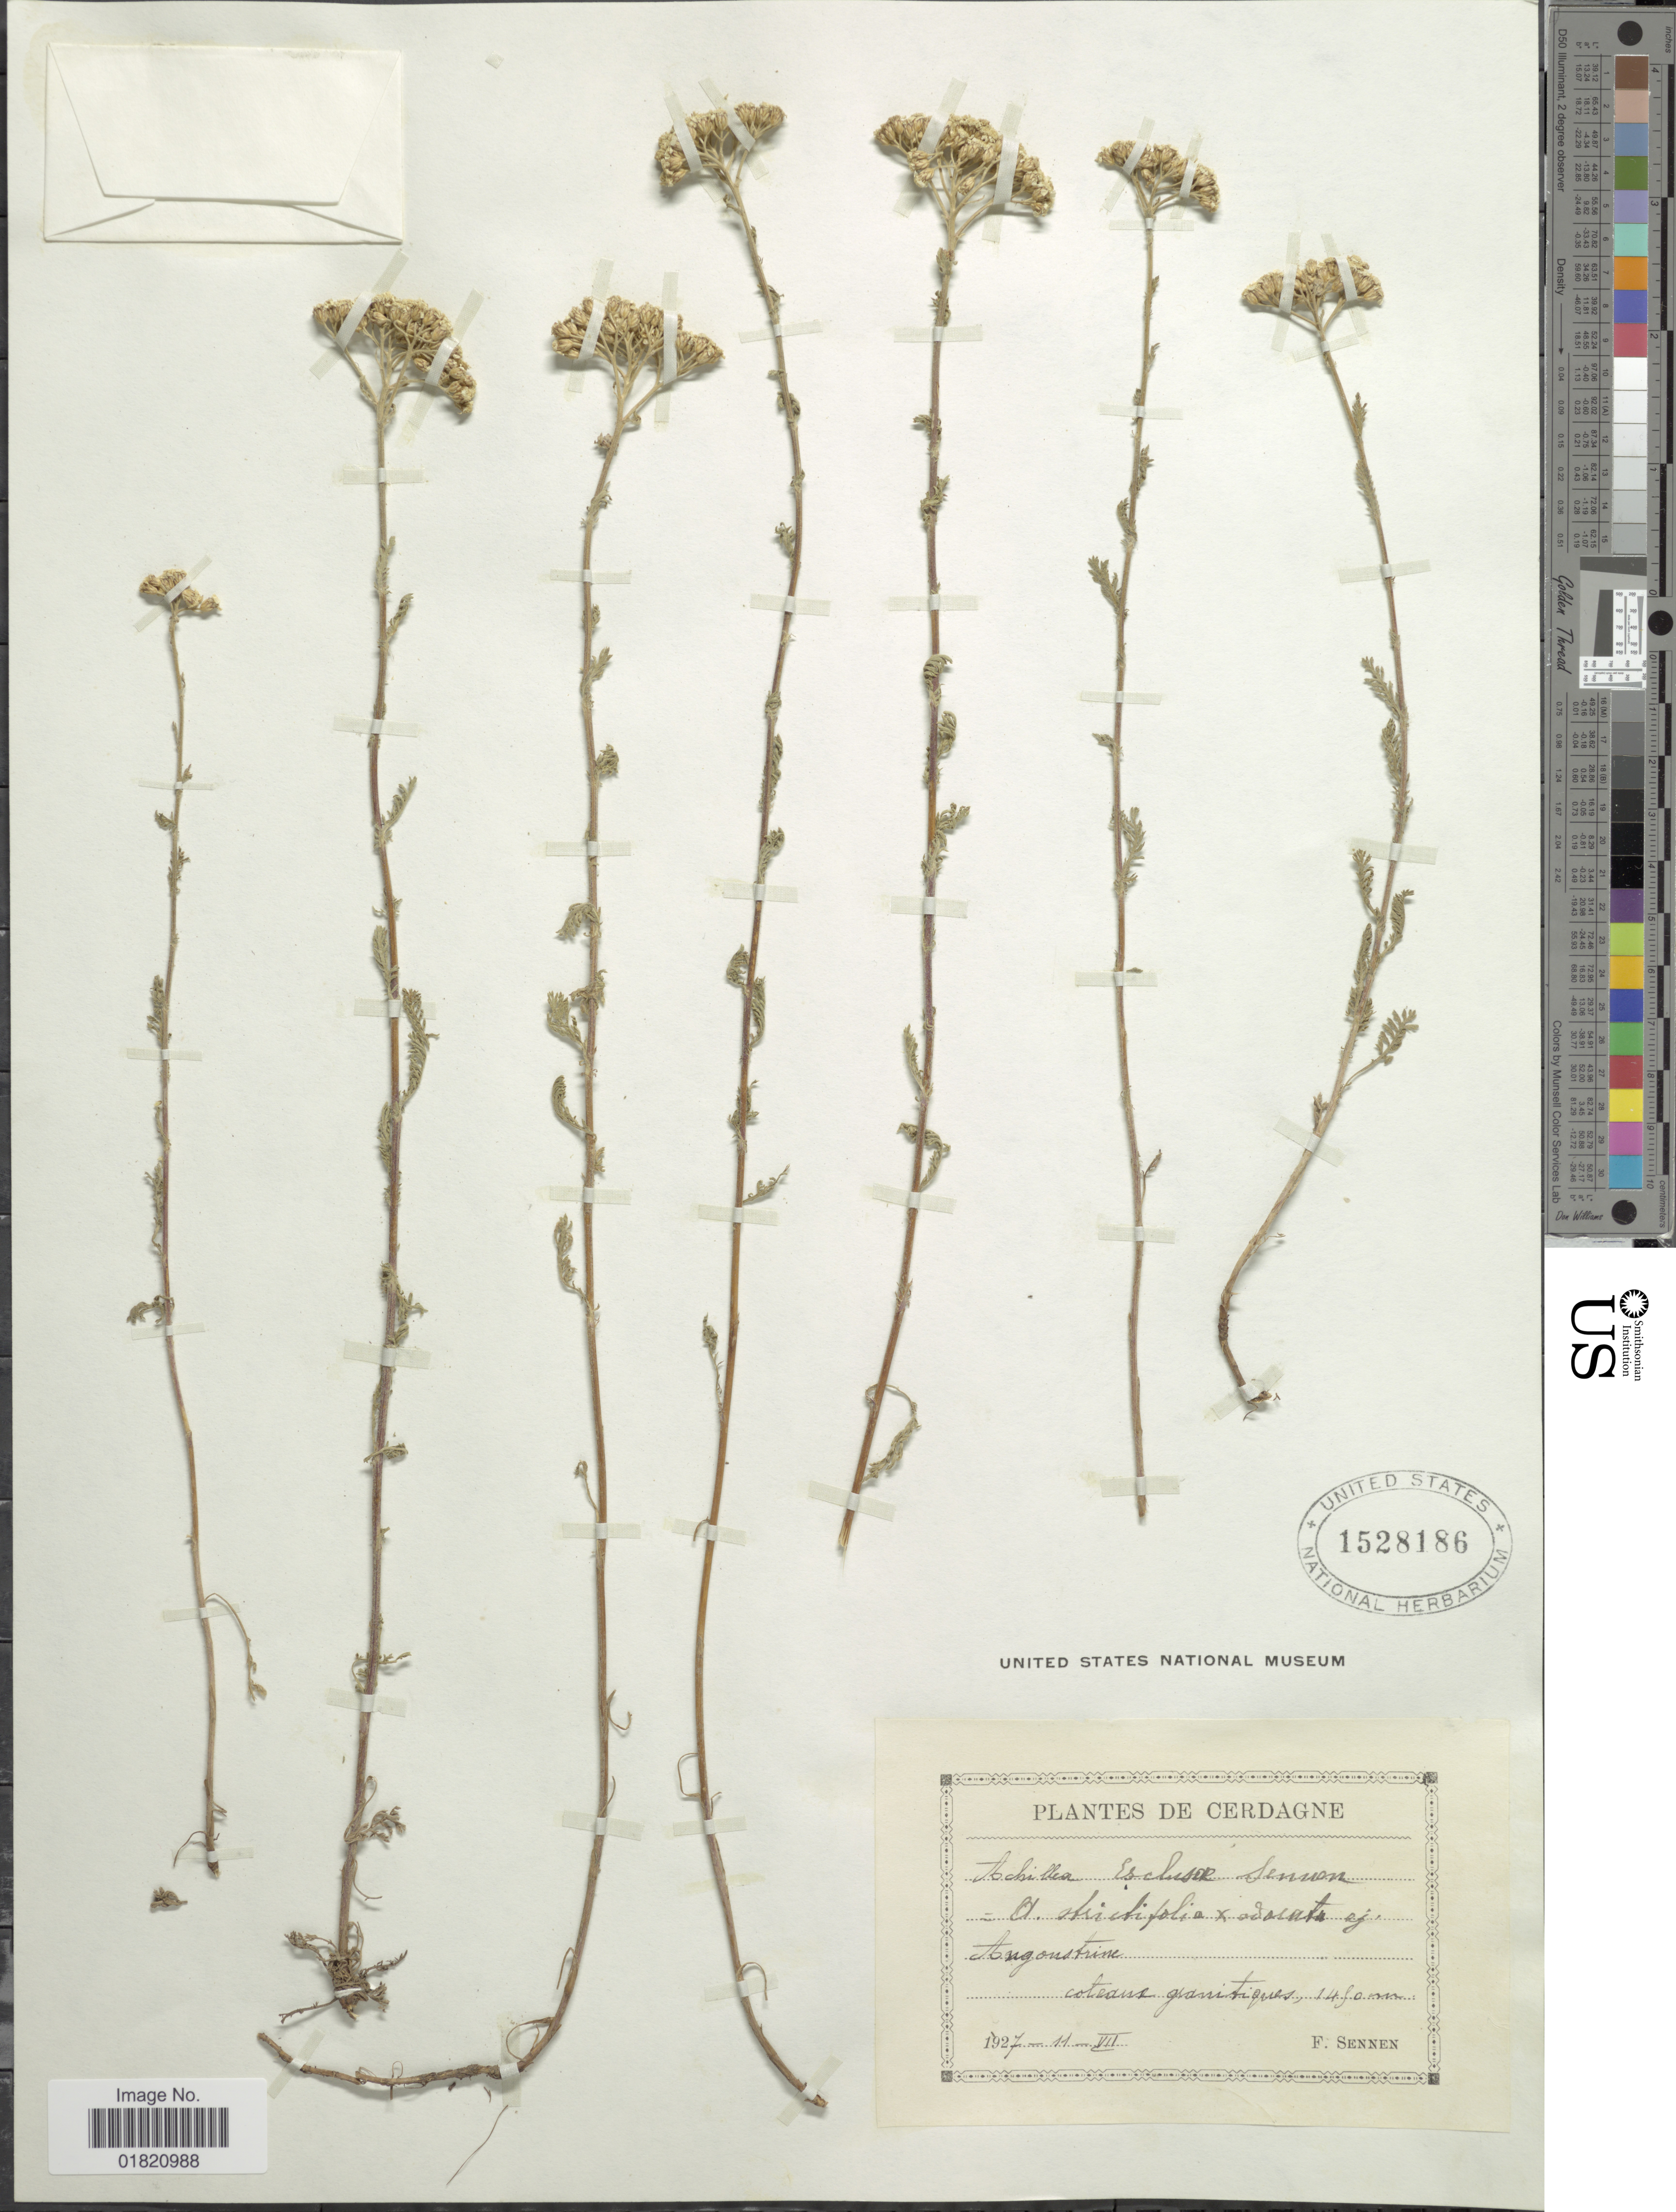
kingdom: Plantae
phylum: Tracheophyta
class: Magnoliopsida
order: Asterales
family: Asteraceae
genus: Achillea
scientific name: Achillea sp.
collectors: E. Sennen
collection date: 1927-07-11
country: Spain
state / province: Catalunya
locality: Cerdagne. coteaux granitiques. Angoustrine.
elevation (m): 1450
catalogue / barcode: US 1528186